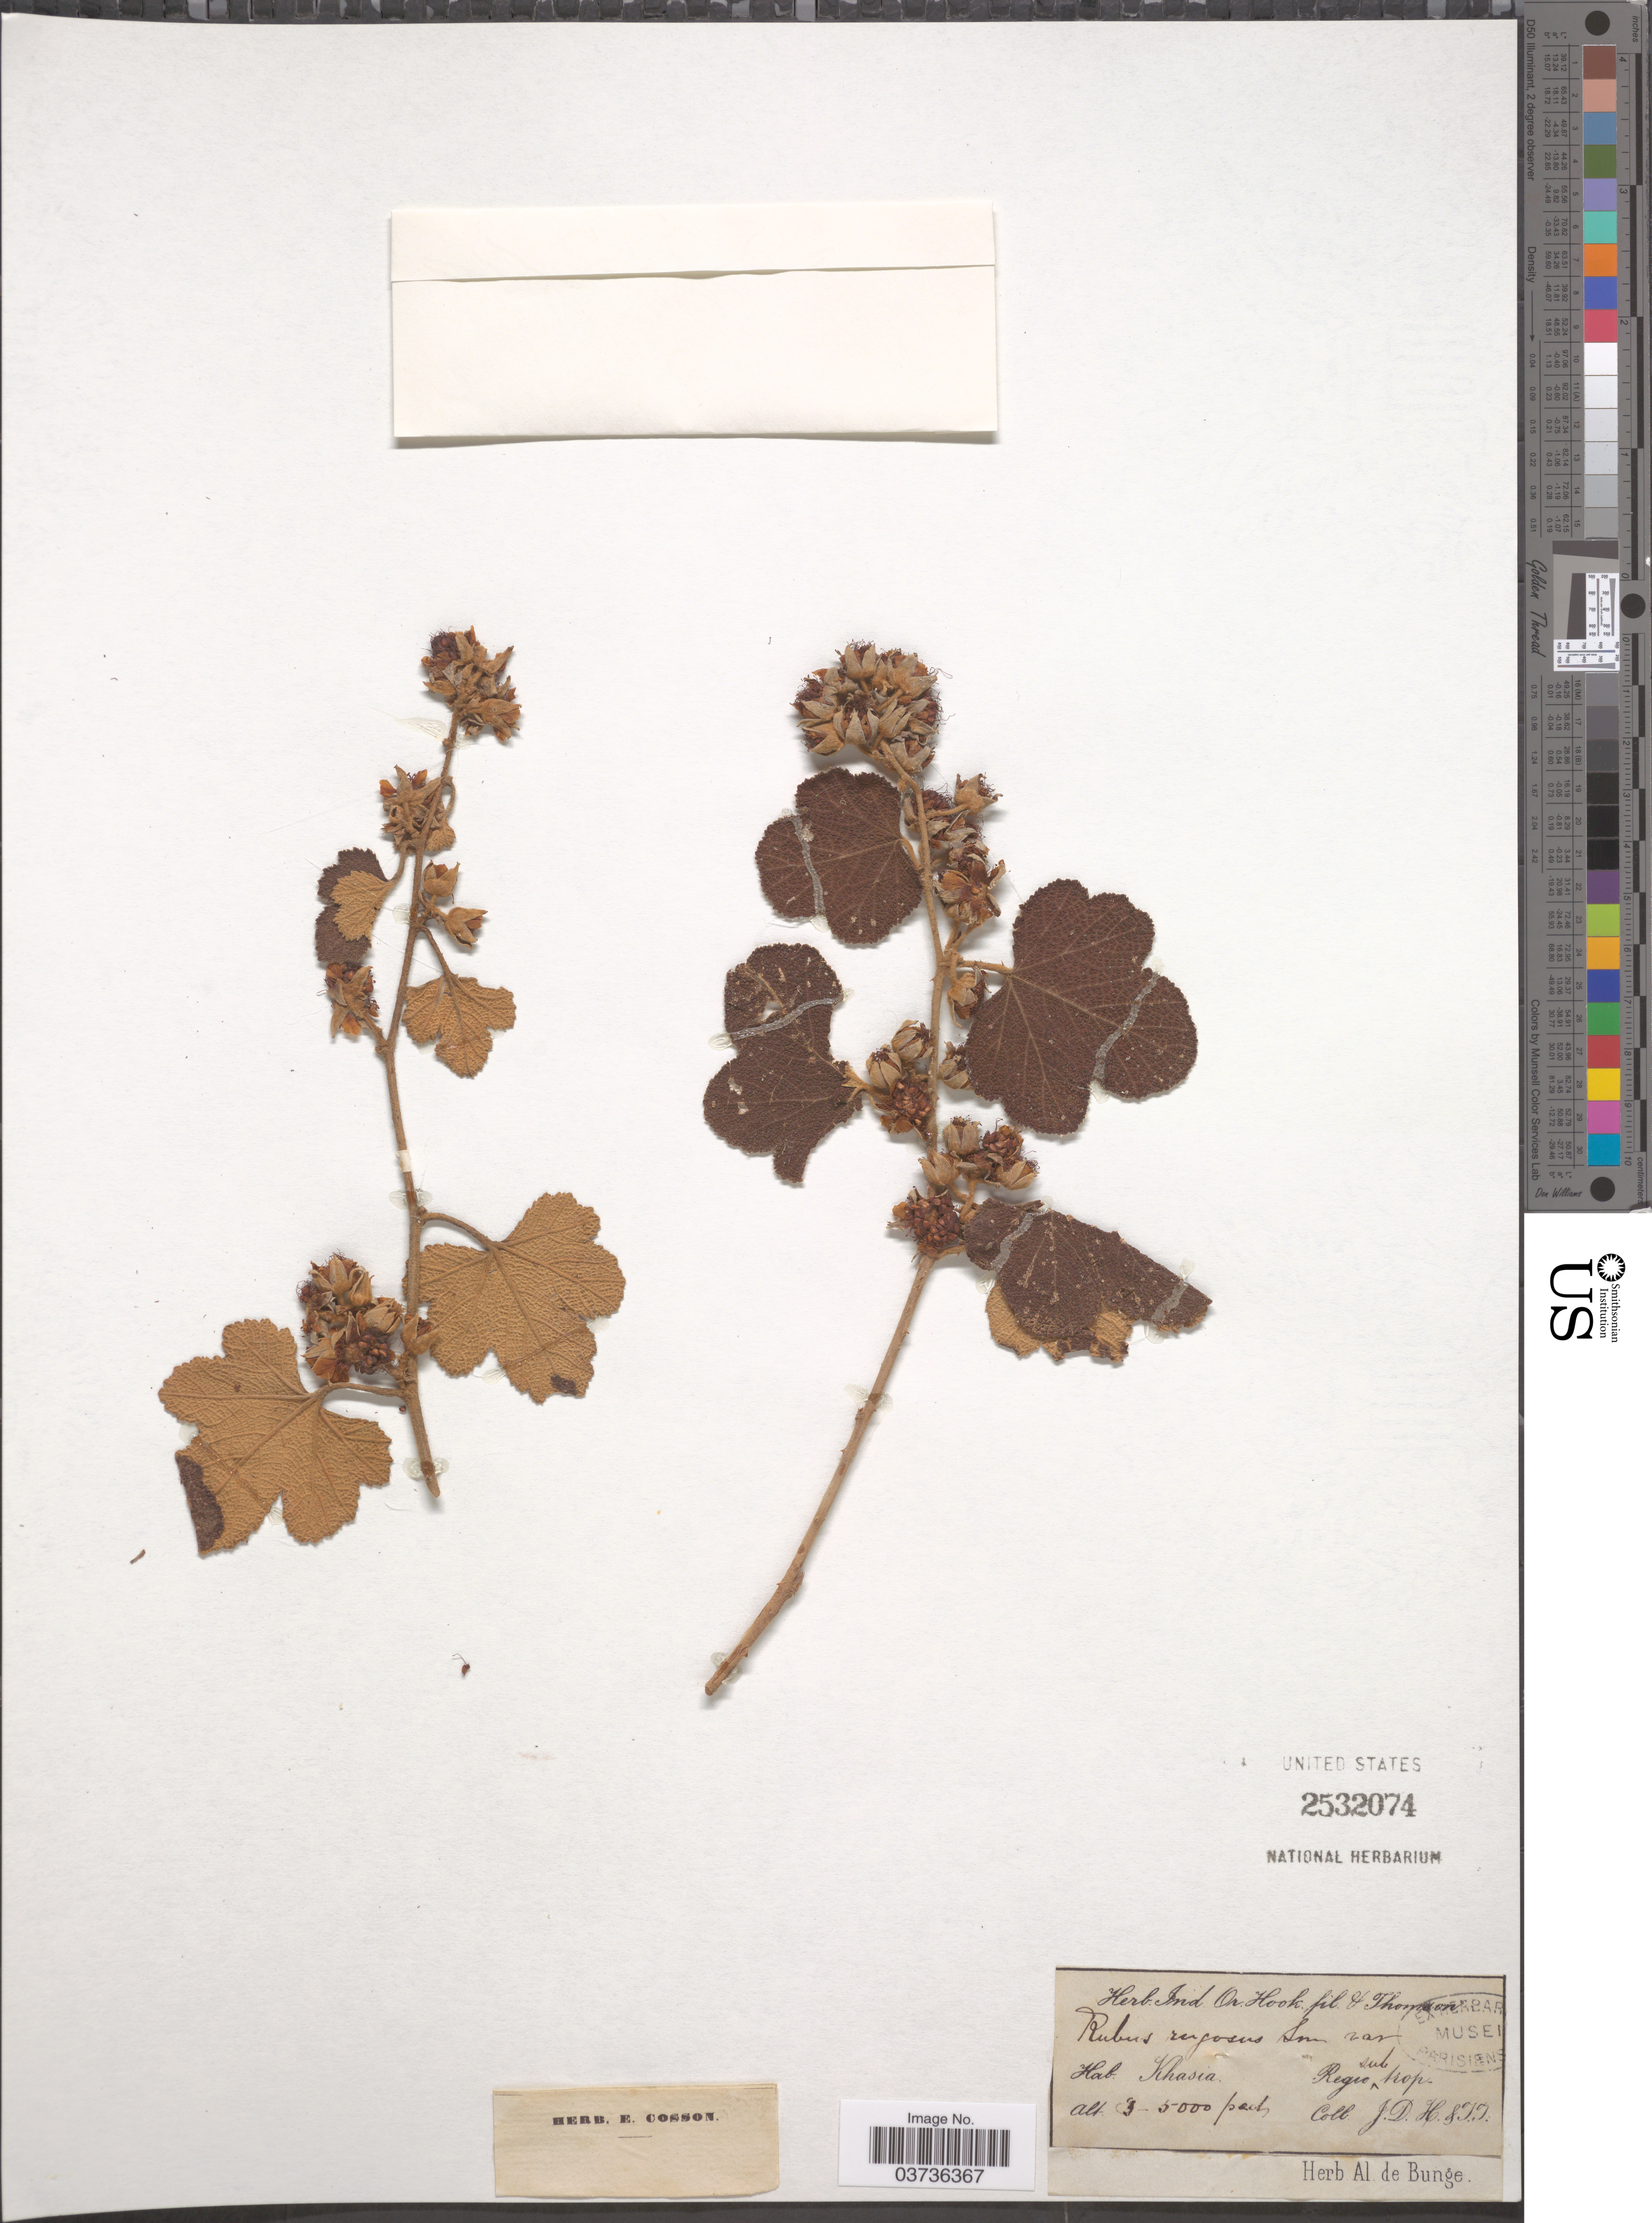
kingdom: Plantae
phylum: Tracheophyta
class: Magnoliopsida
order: Rosales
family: Rosaceae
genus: Rubus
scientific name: Rubus rugosus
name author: Small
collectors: J. D. Hooker & T. Thomson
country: India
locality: Khasia. Regio sub trop.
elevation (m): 914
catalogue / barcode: US 2532074